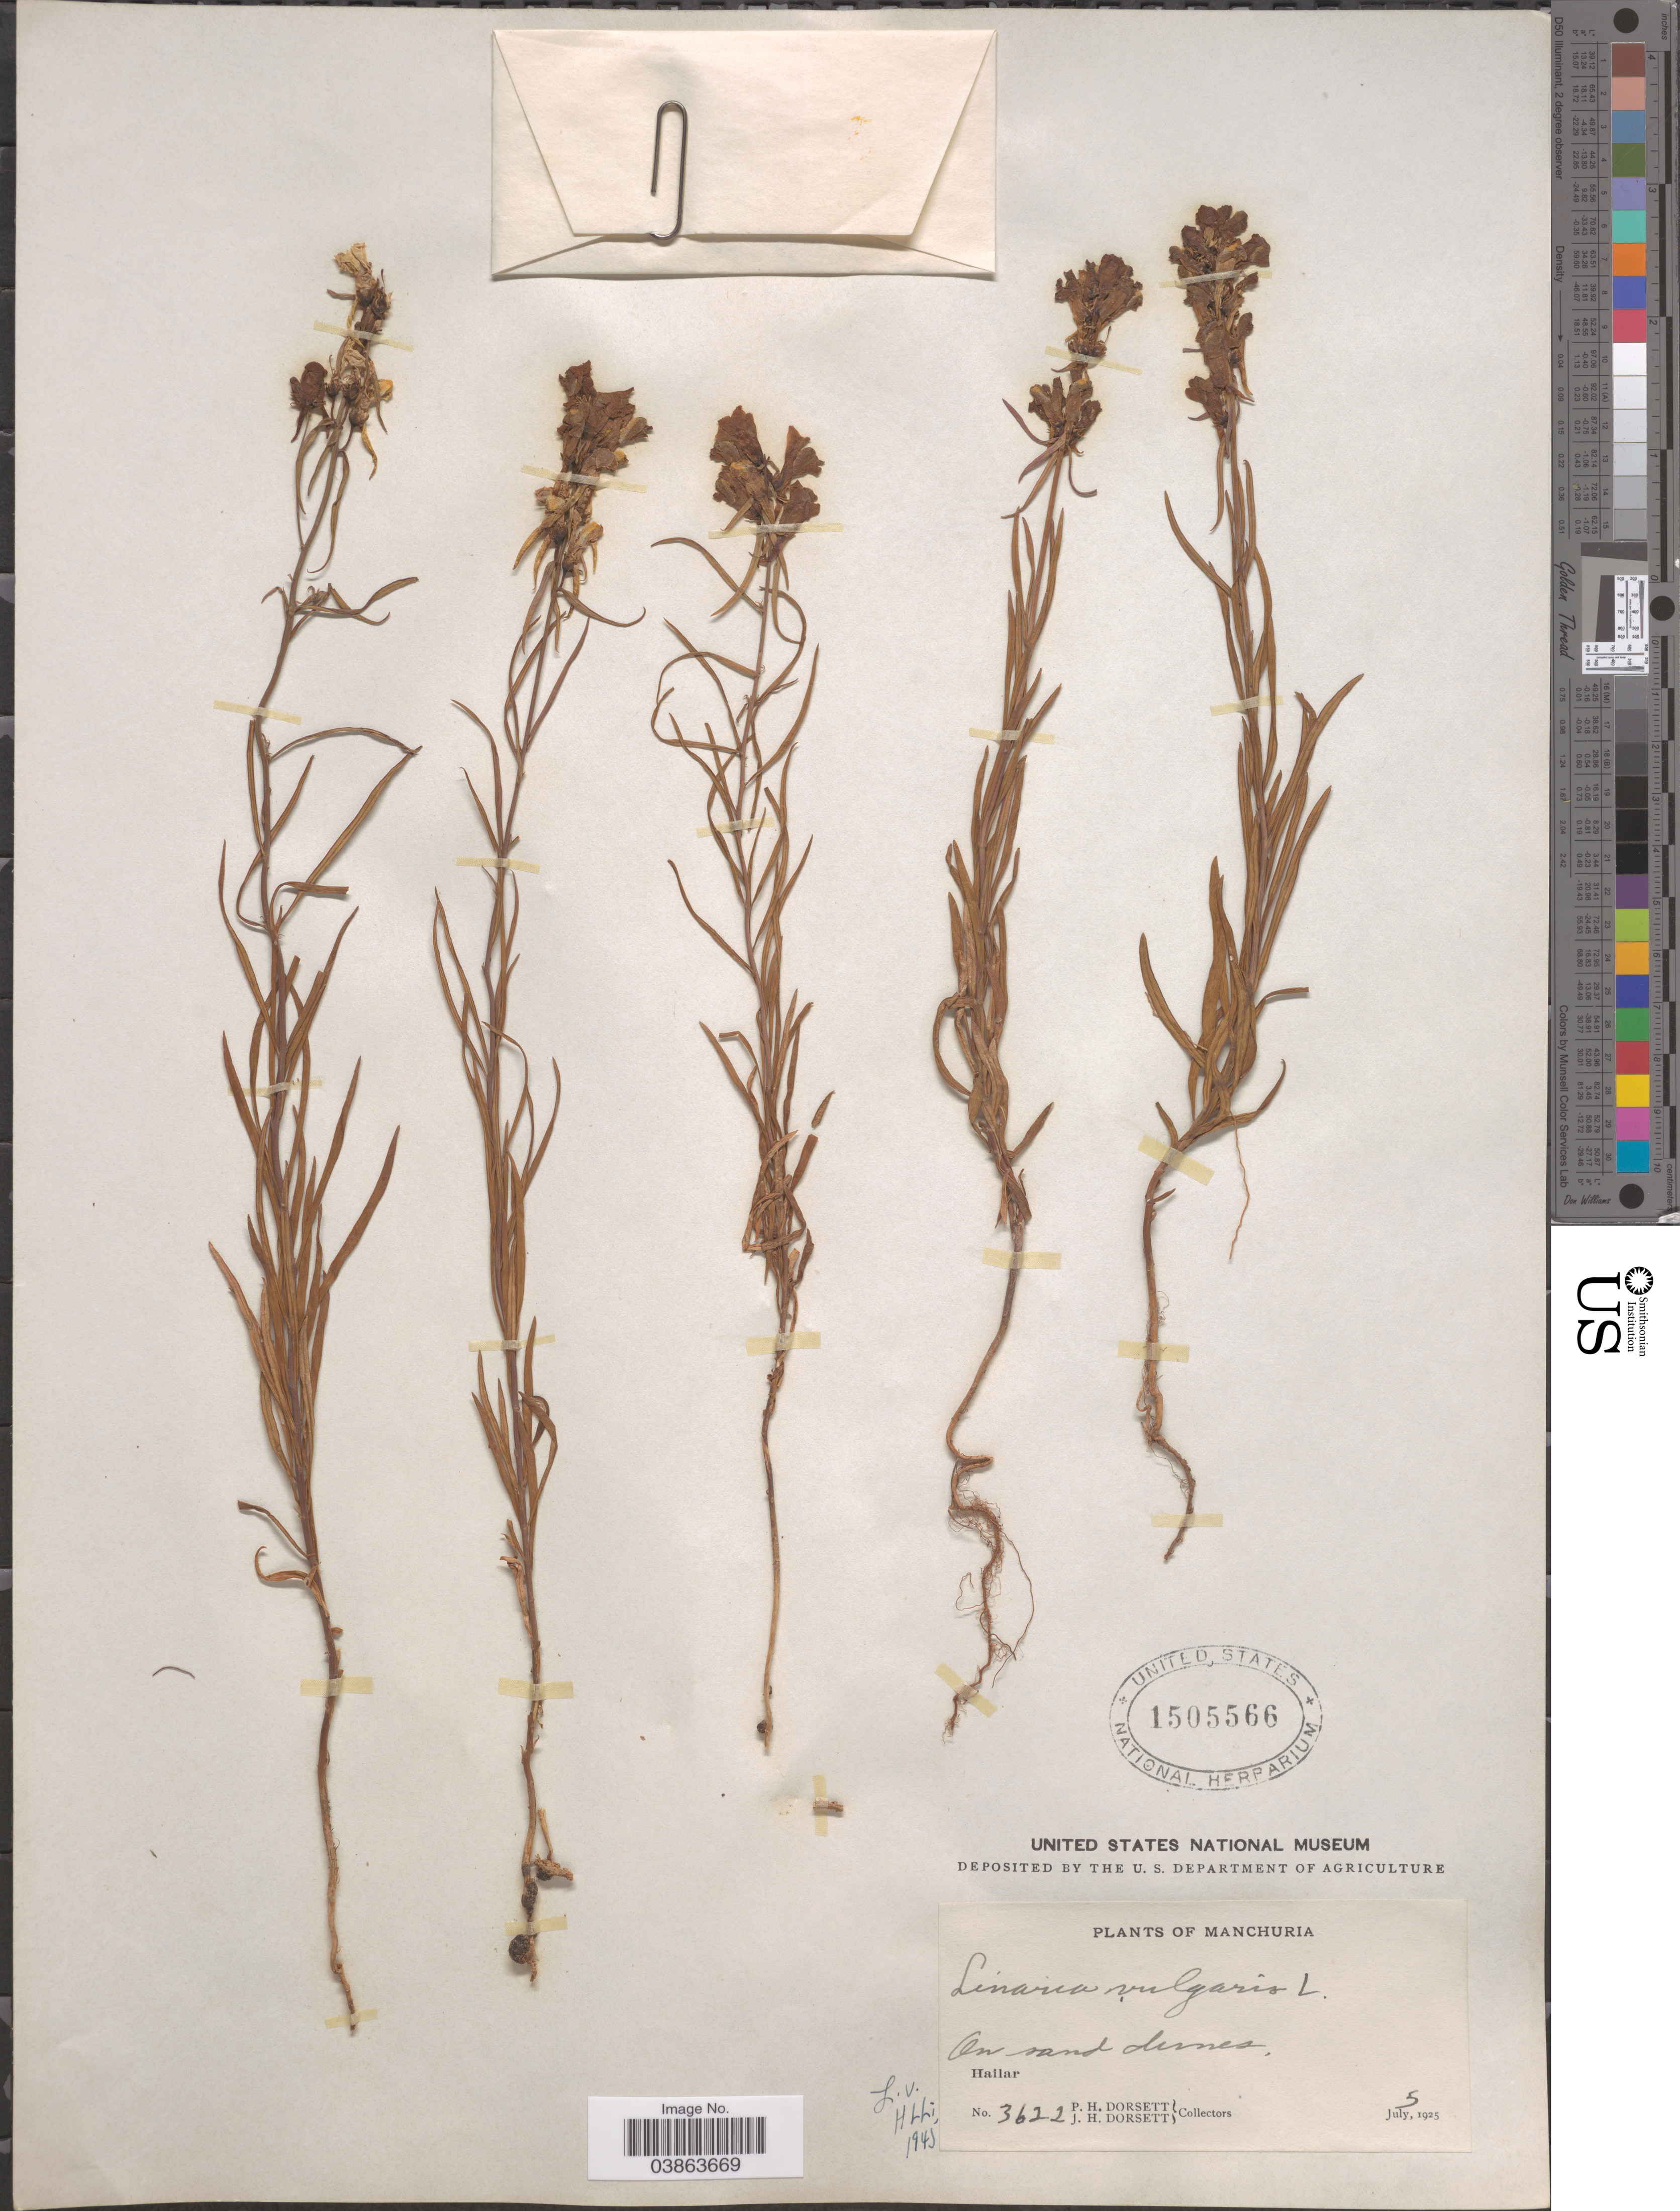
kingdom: Plantae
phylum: Tracheophyta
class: Magnoliopsida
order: Lamiales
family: Plantaginaceae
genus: Linaria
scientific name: Linaria vulgaris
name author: Mill.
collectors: P. H. Dorsett & J. Dorsett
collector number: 3622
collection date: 1925-07-05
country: China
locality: Manchuria. Hailar.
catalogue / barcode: US 1505566